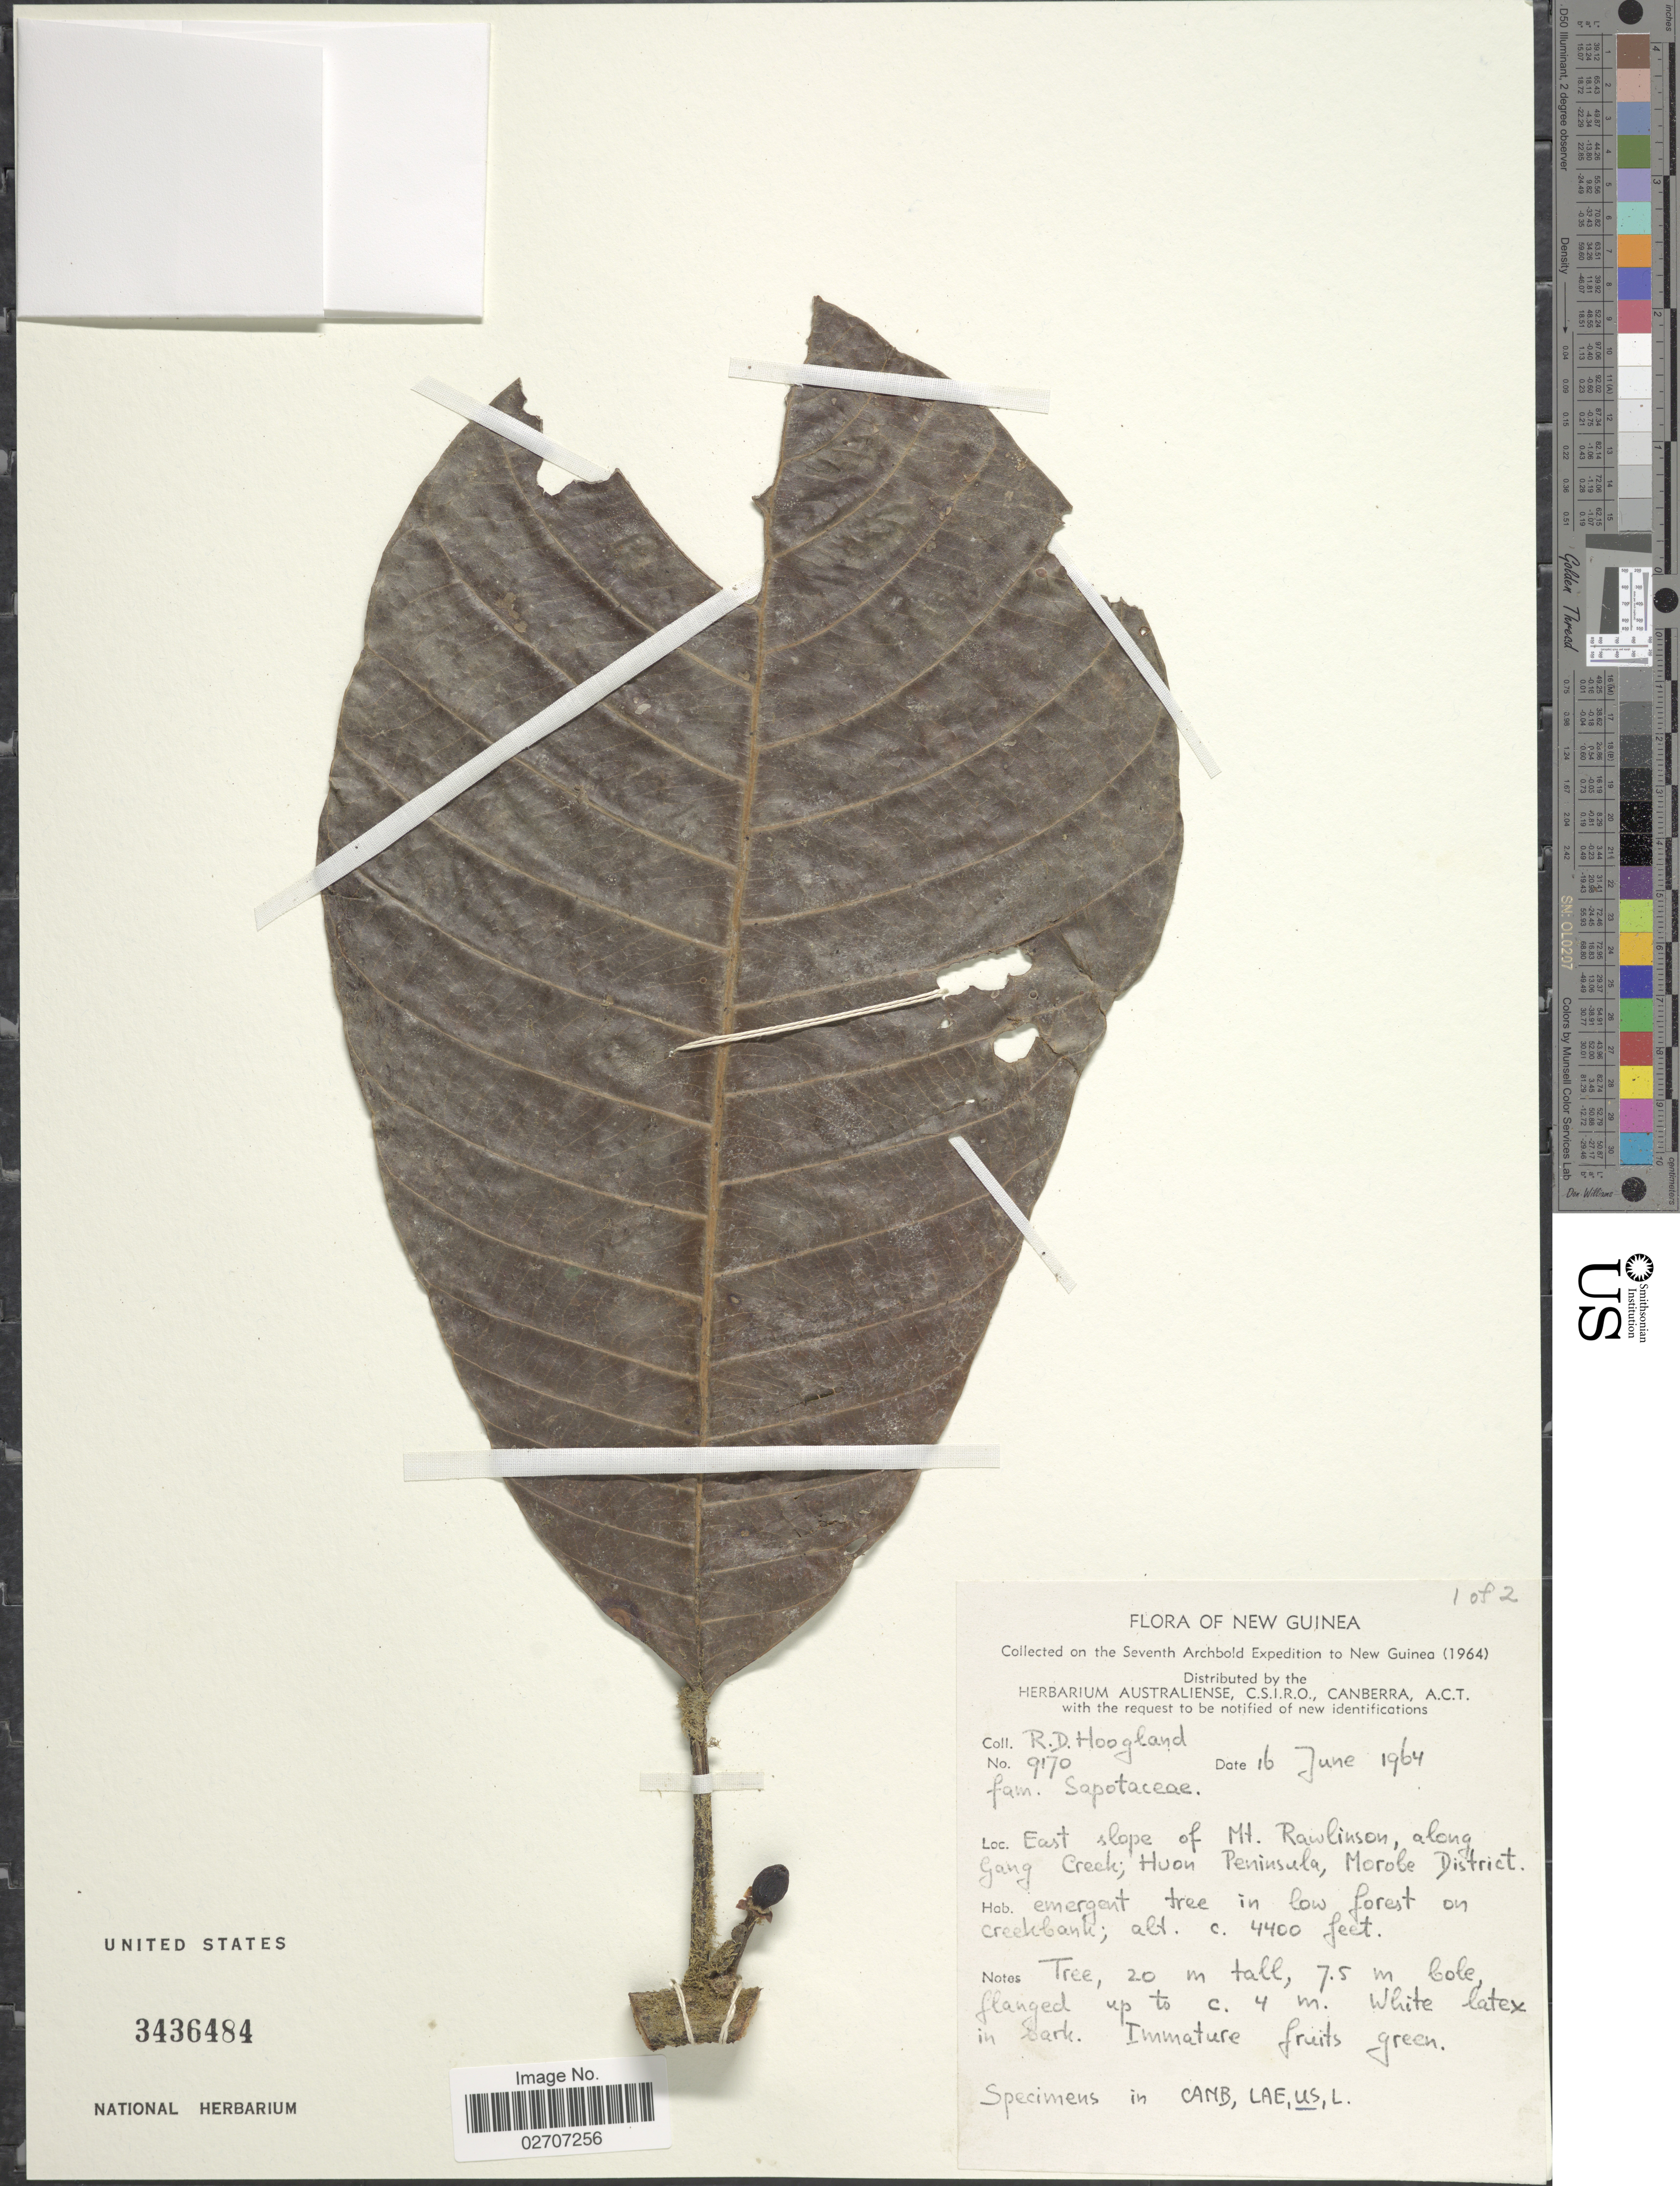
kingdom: Plantae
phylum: Tracheophyta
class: Magnoliopsida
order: Ericales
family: Sapotaceae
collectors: R. D. Hoogland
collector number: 9170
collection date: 1964-06-16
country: Papua New Guinea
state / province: Morobe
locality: East slope of Mt. Rawlinson, along Gang Creek; Huon Peninsula, Morobe District. New Guinea.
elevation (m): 1341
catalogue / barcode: US 3436484